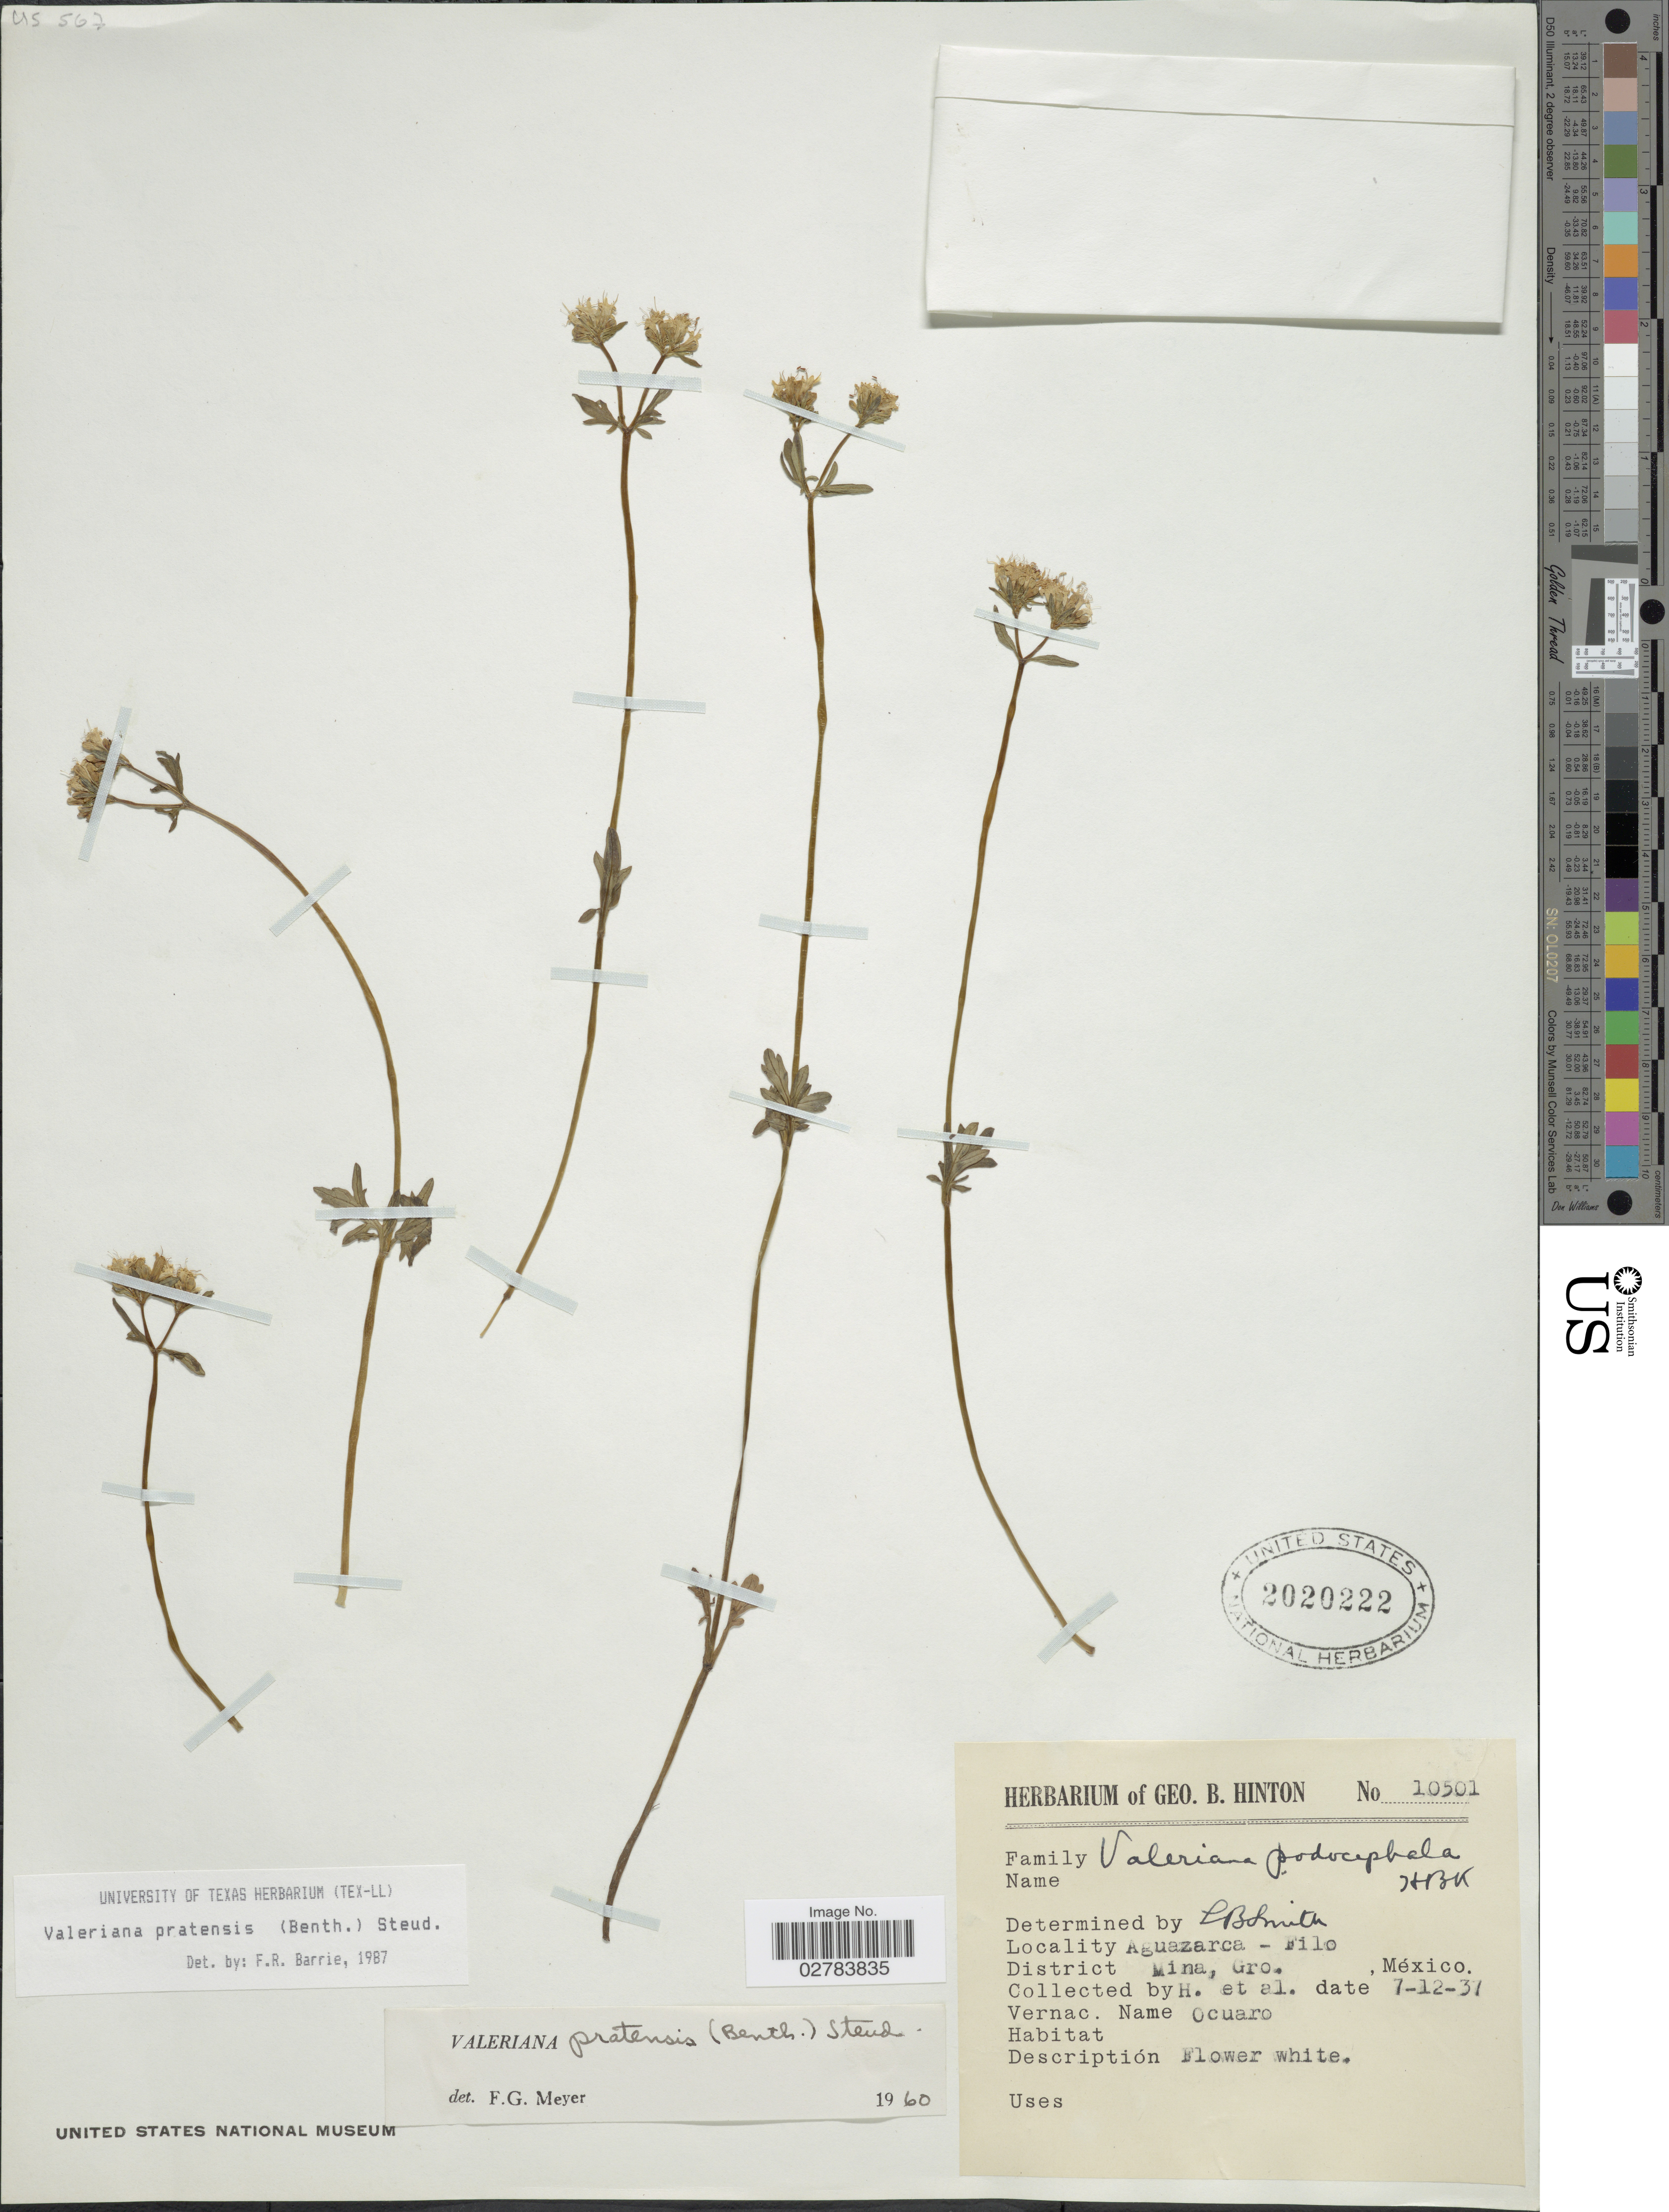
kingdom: Plantae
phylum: Tracheophyta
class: Magnoliopsida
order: Dipsacales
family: Caprifoliaceae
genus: Valeriana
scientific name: Valeriana pratensis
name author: Dierb. ex Walter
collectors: G. B. Hinton & et al.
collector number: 10501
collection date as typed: Transcribed d/m/y: 12/7/37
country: Mexico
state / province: Guerrero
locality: Aguazarca - Filo. District Mina.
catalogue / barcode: US 2020222